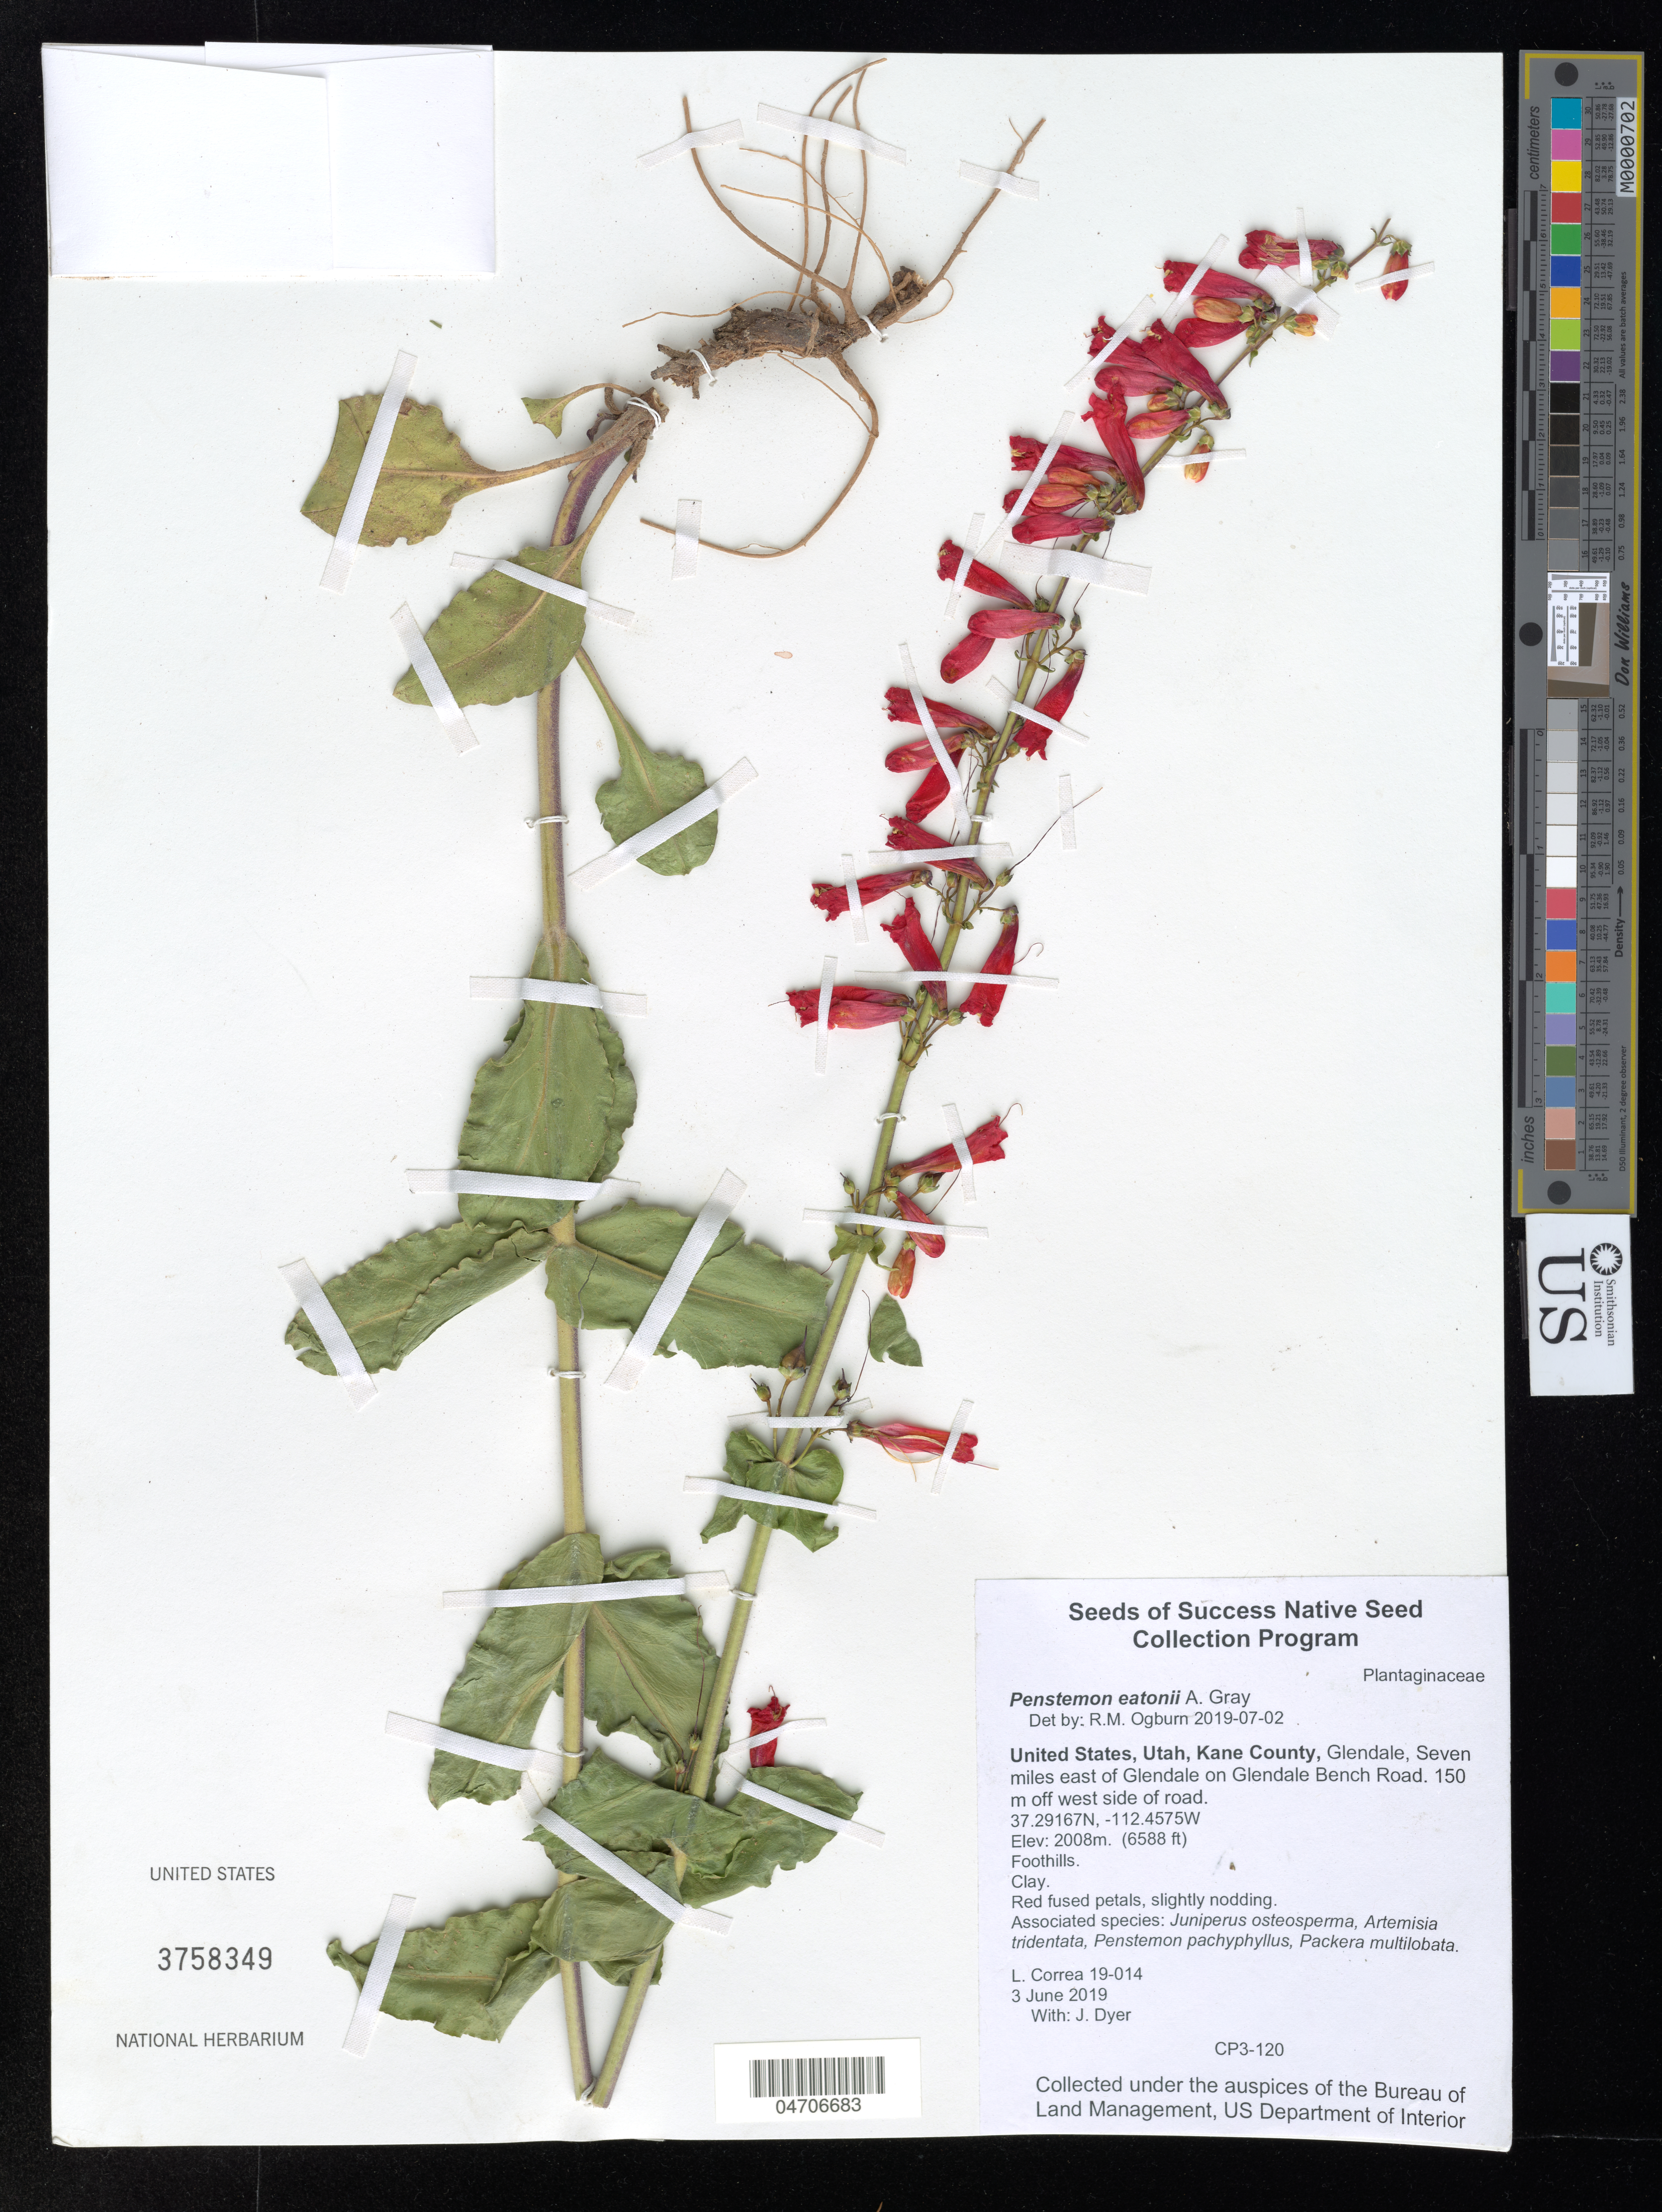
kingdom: Plantae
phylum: Tracheophyta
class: Magnoliopsida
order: Lamiales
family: Plantaginaceae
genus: Penstemon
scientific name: Penstemon eatonii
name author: A. Gray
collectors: L. Correa & A. Bonnette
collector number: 19-014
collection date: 2019-06-03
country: United States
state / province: Utah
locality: Kane County, Glendale, Seven miles east of Glendale on Glendale Bench Road. 150 m off west side of road.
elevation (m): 2008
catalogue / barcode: US 3758349